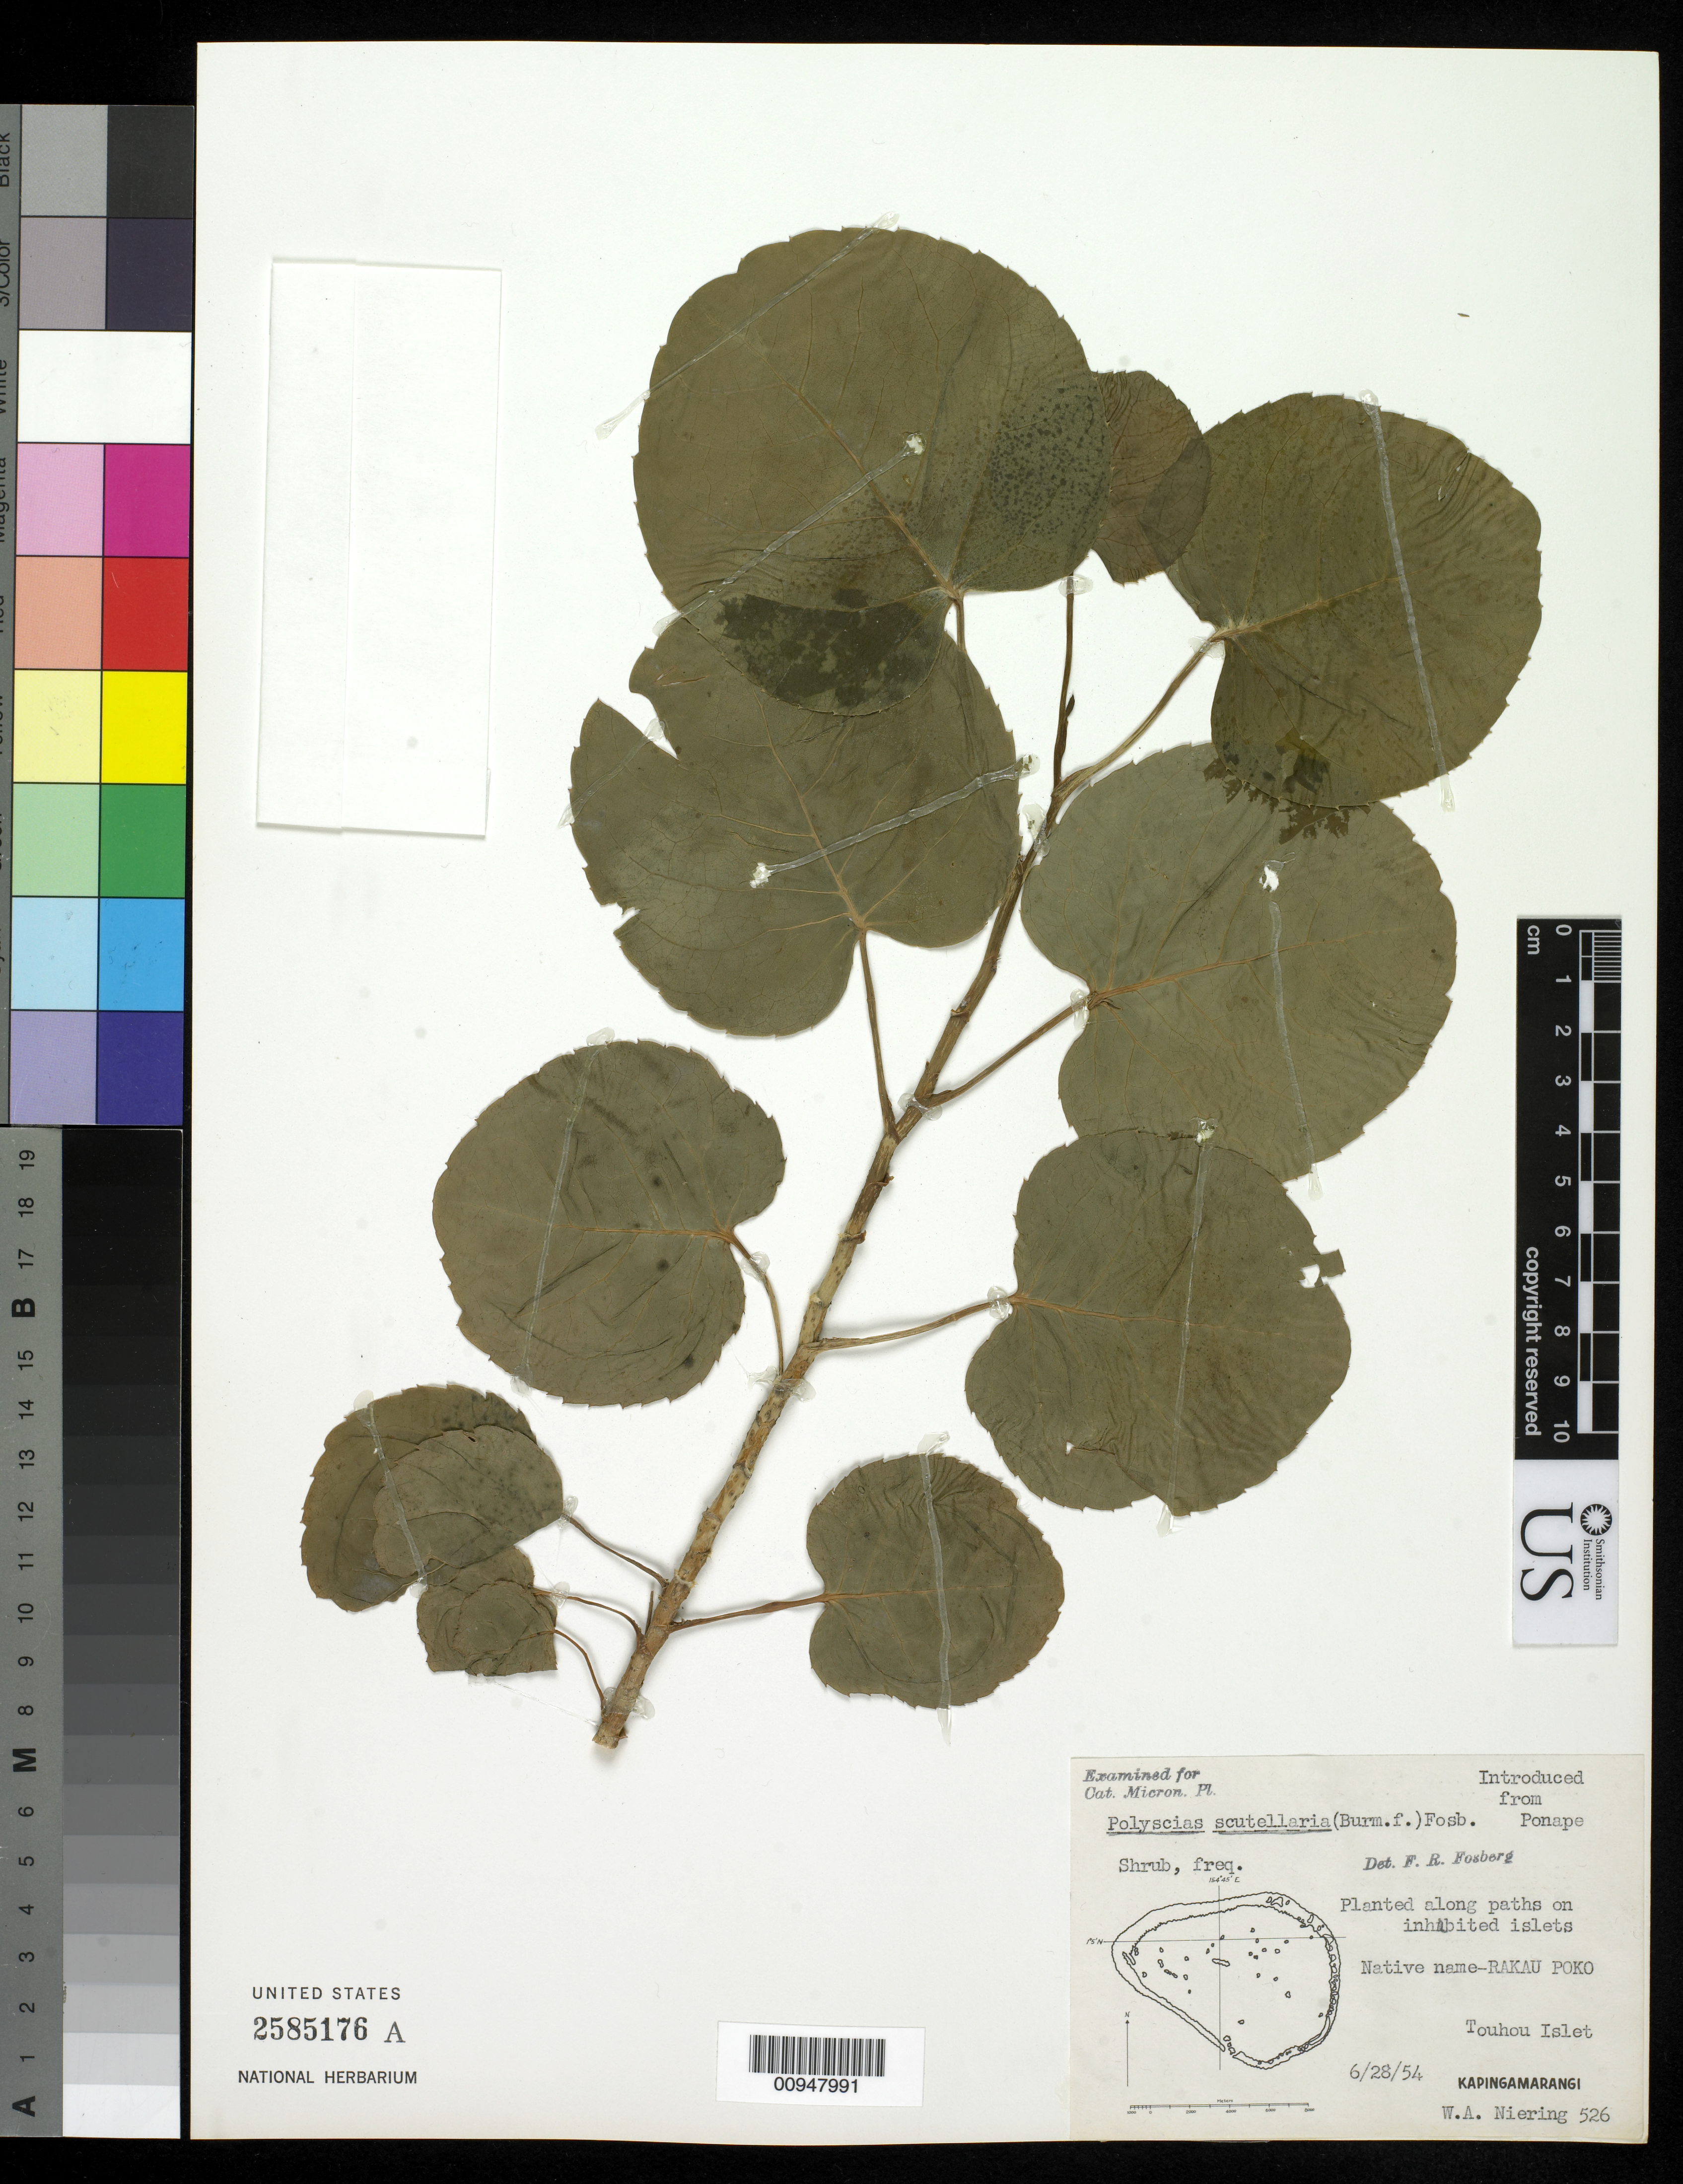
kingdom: Plantae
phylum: Tracheophyta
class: Magnoliopsida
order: Apiales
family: Araliaceae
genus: Polyscias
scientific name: Polyscias samoensis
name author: (A. Gray) Harms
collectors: F. R. Fosberg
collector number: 526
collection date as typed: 28 Jun 1954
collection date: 1954-06-28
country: Micronesia, Federated States of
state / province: Pohnpei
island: Kapingamarangi Atoll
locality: Touhou Islet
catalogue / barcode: US 2585176